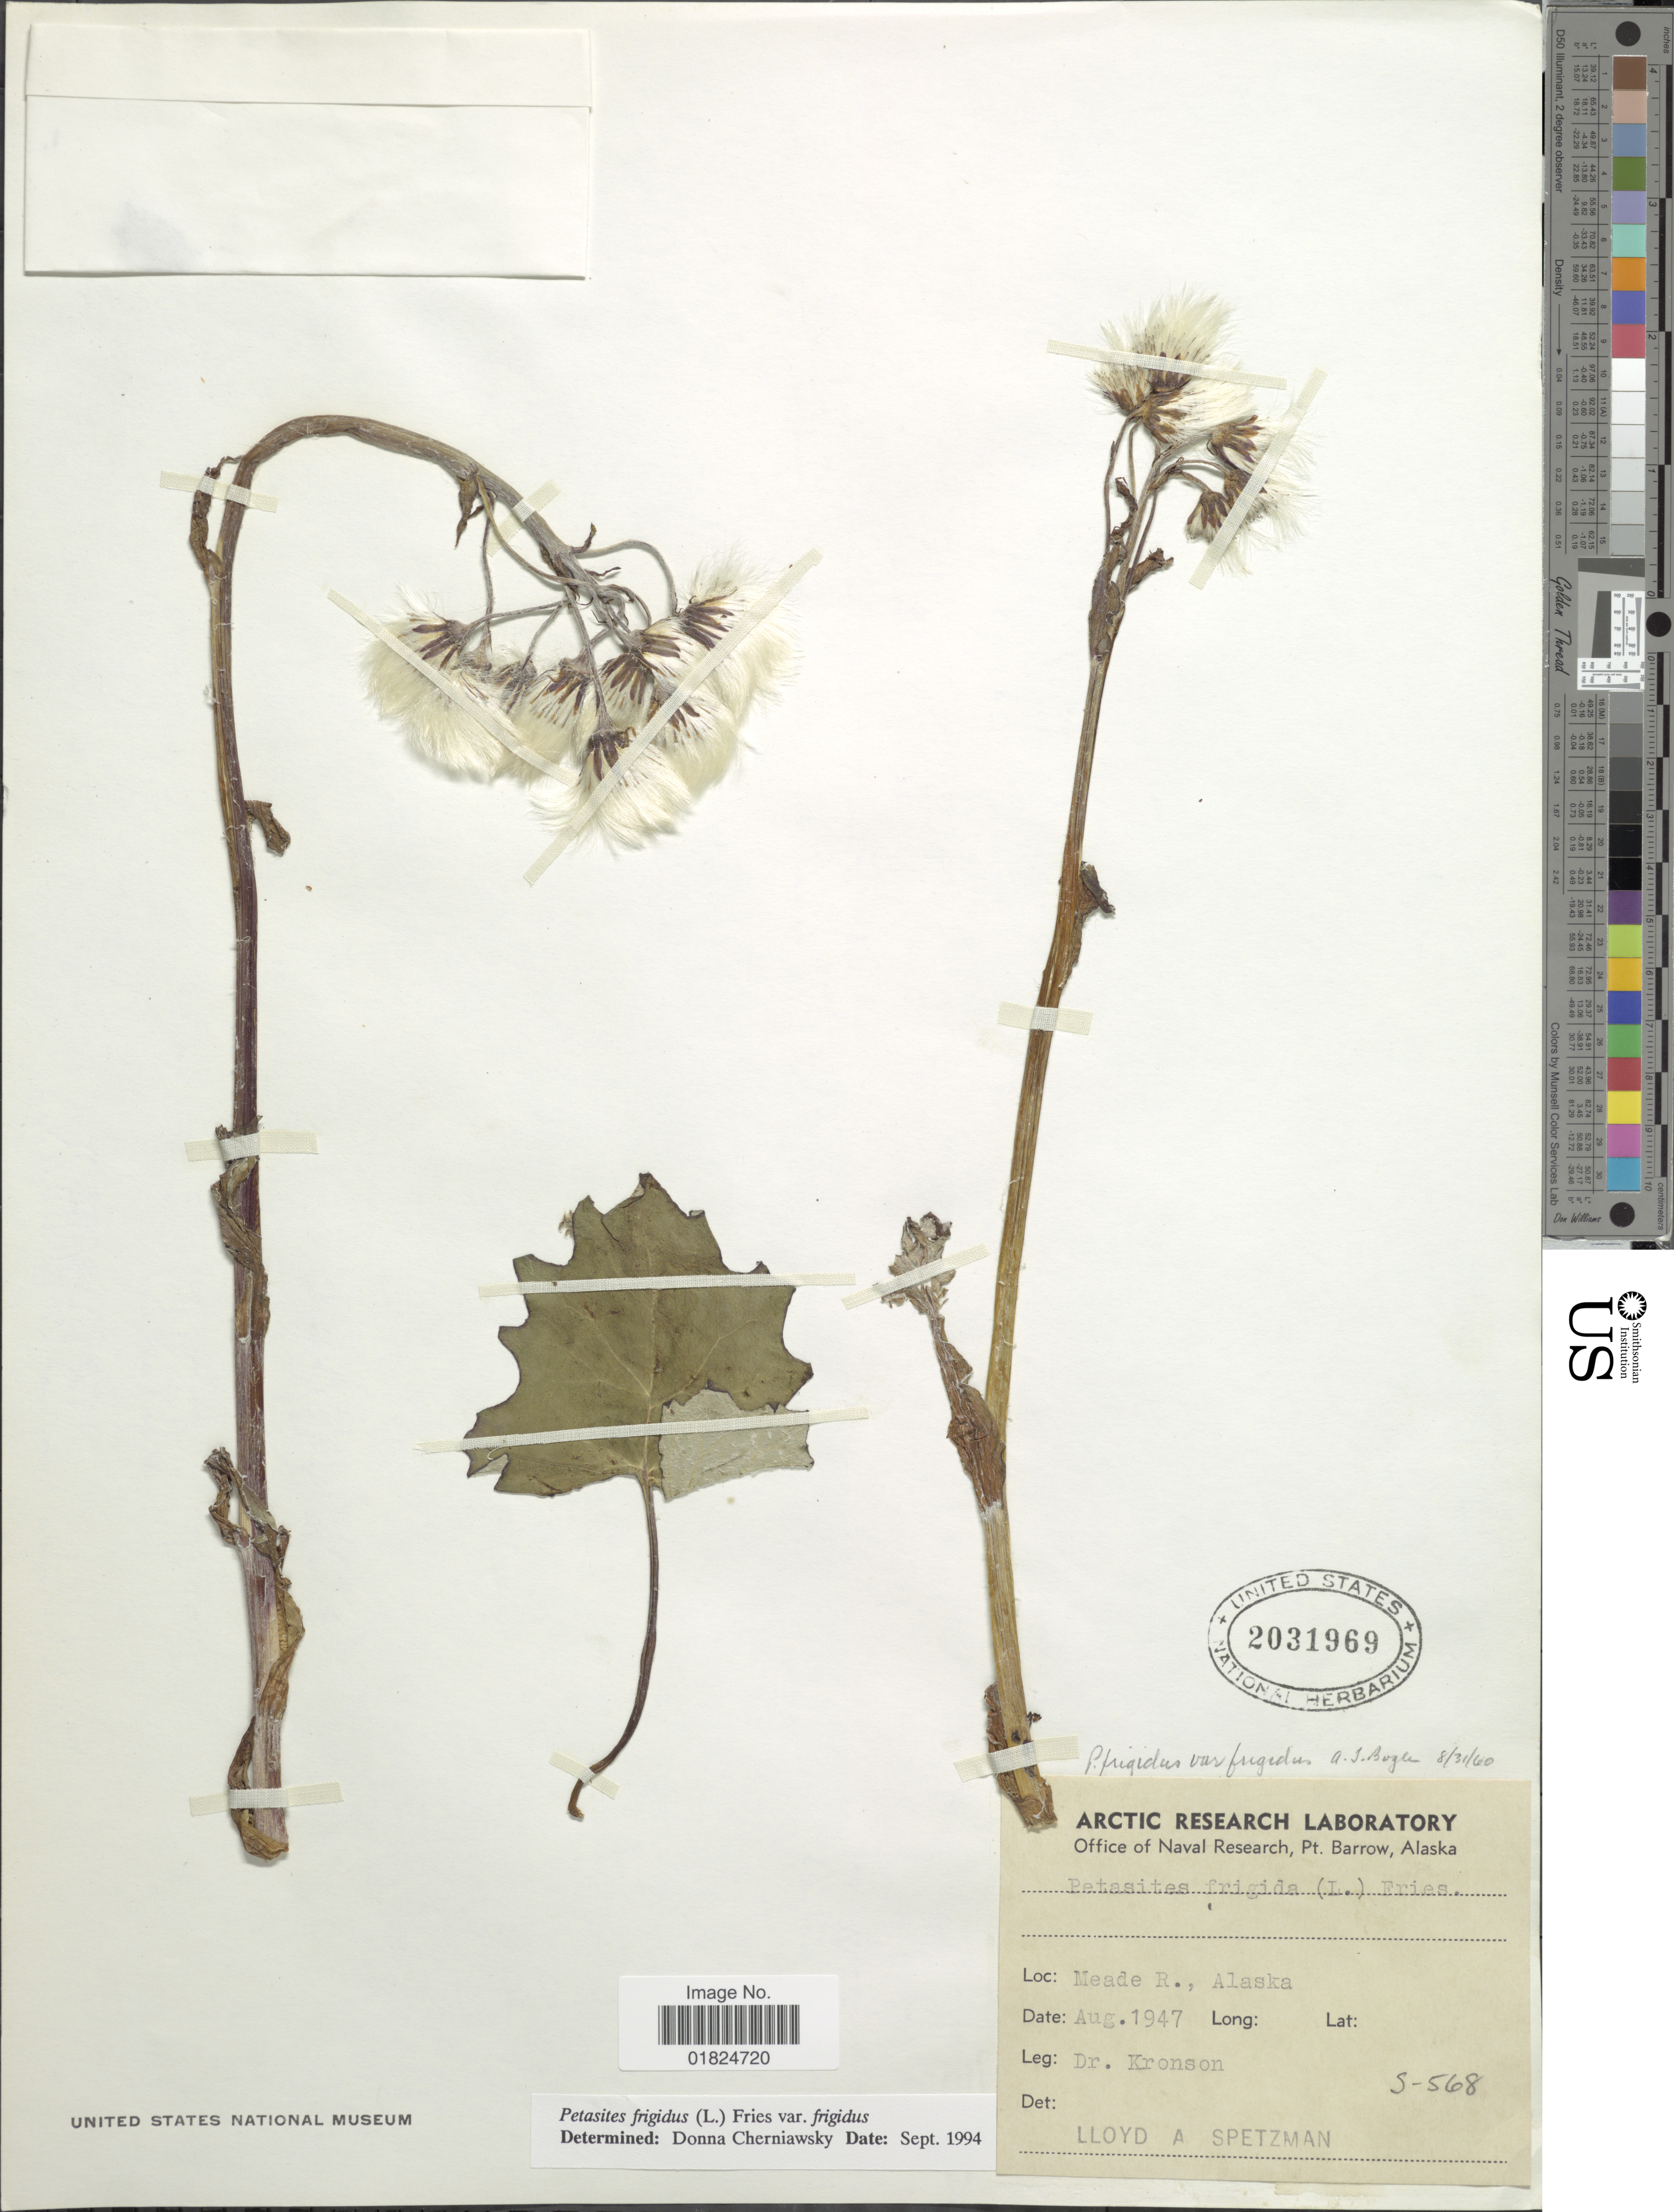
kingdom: Plantae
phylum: Tracheophyta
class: Magnoliopsida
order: Asterales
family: Asteraceae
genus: Petasites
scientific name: Petasites frigidus var. frigidus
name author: (L.) Fr.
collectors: Kronson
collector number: S-568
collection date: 1947-08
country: United States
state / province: Alaska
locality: Meade R., Alaska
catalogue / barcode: US 2031969